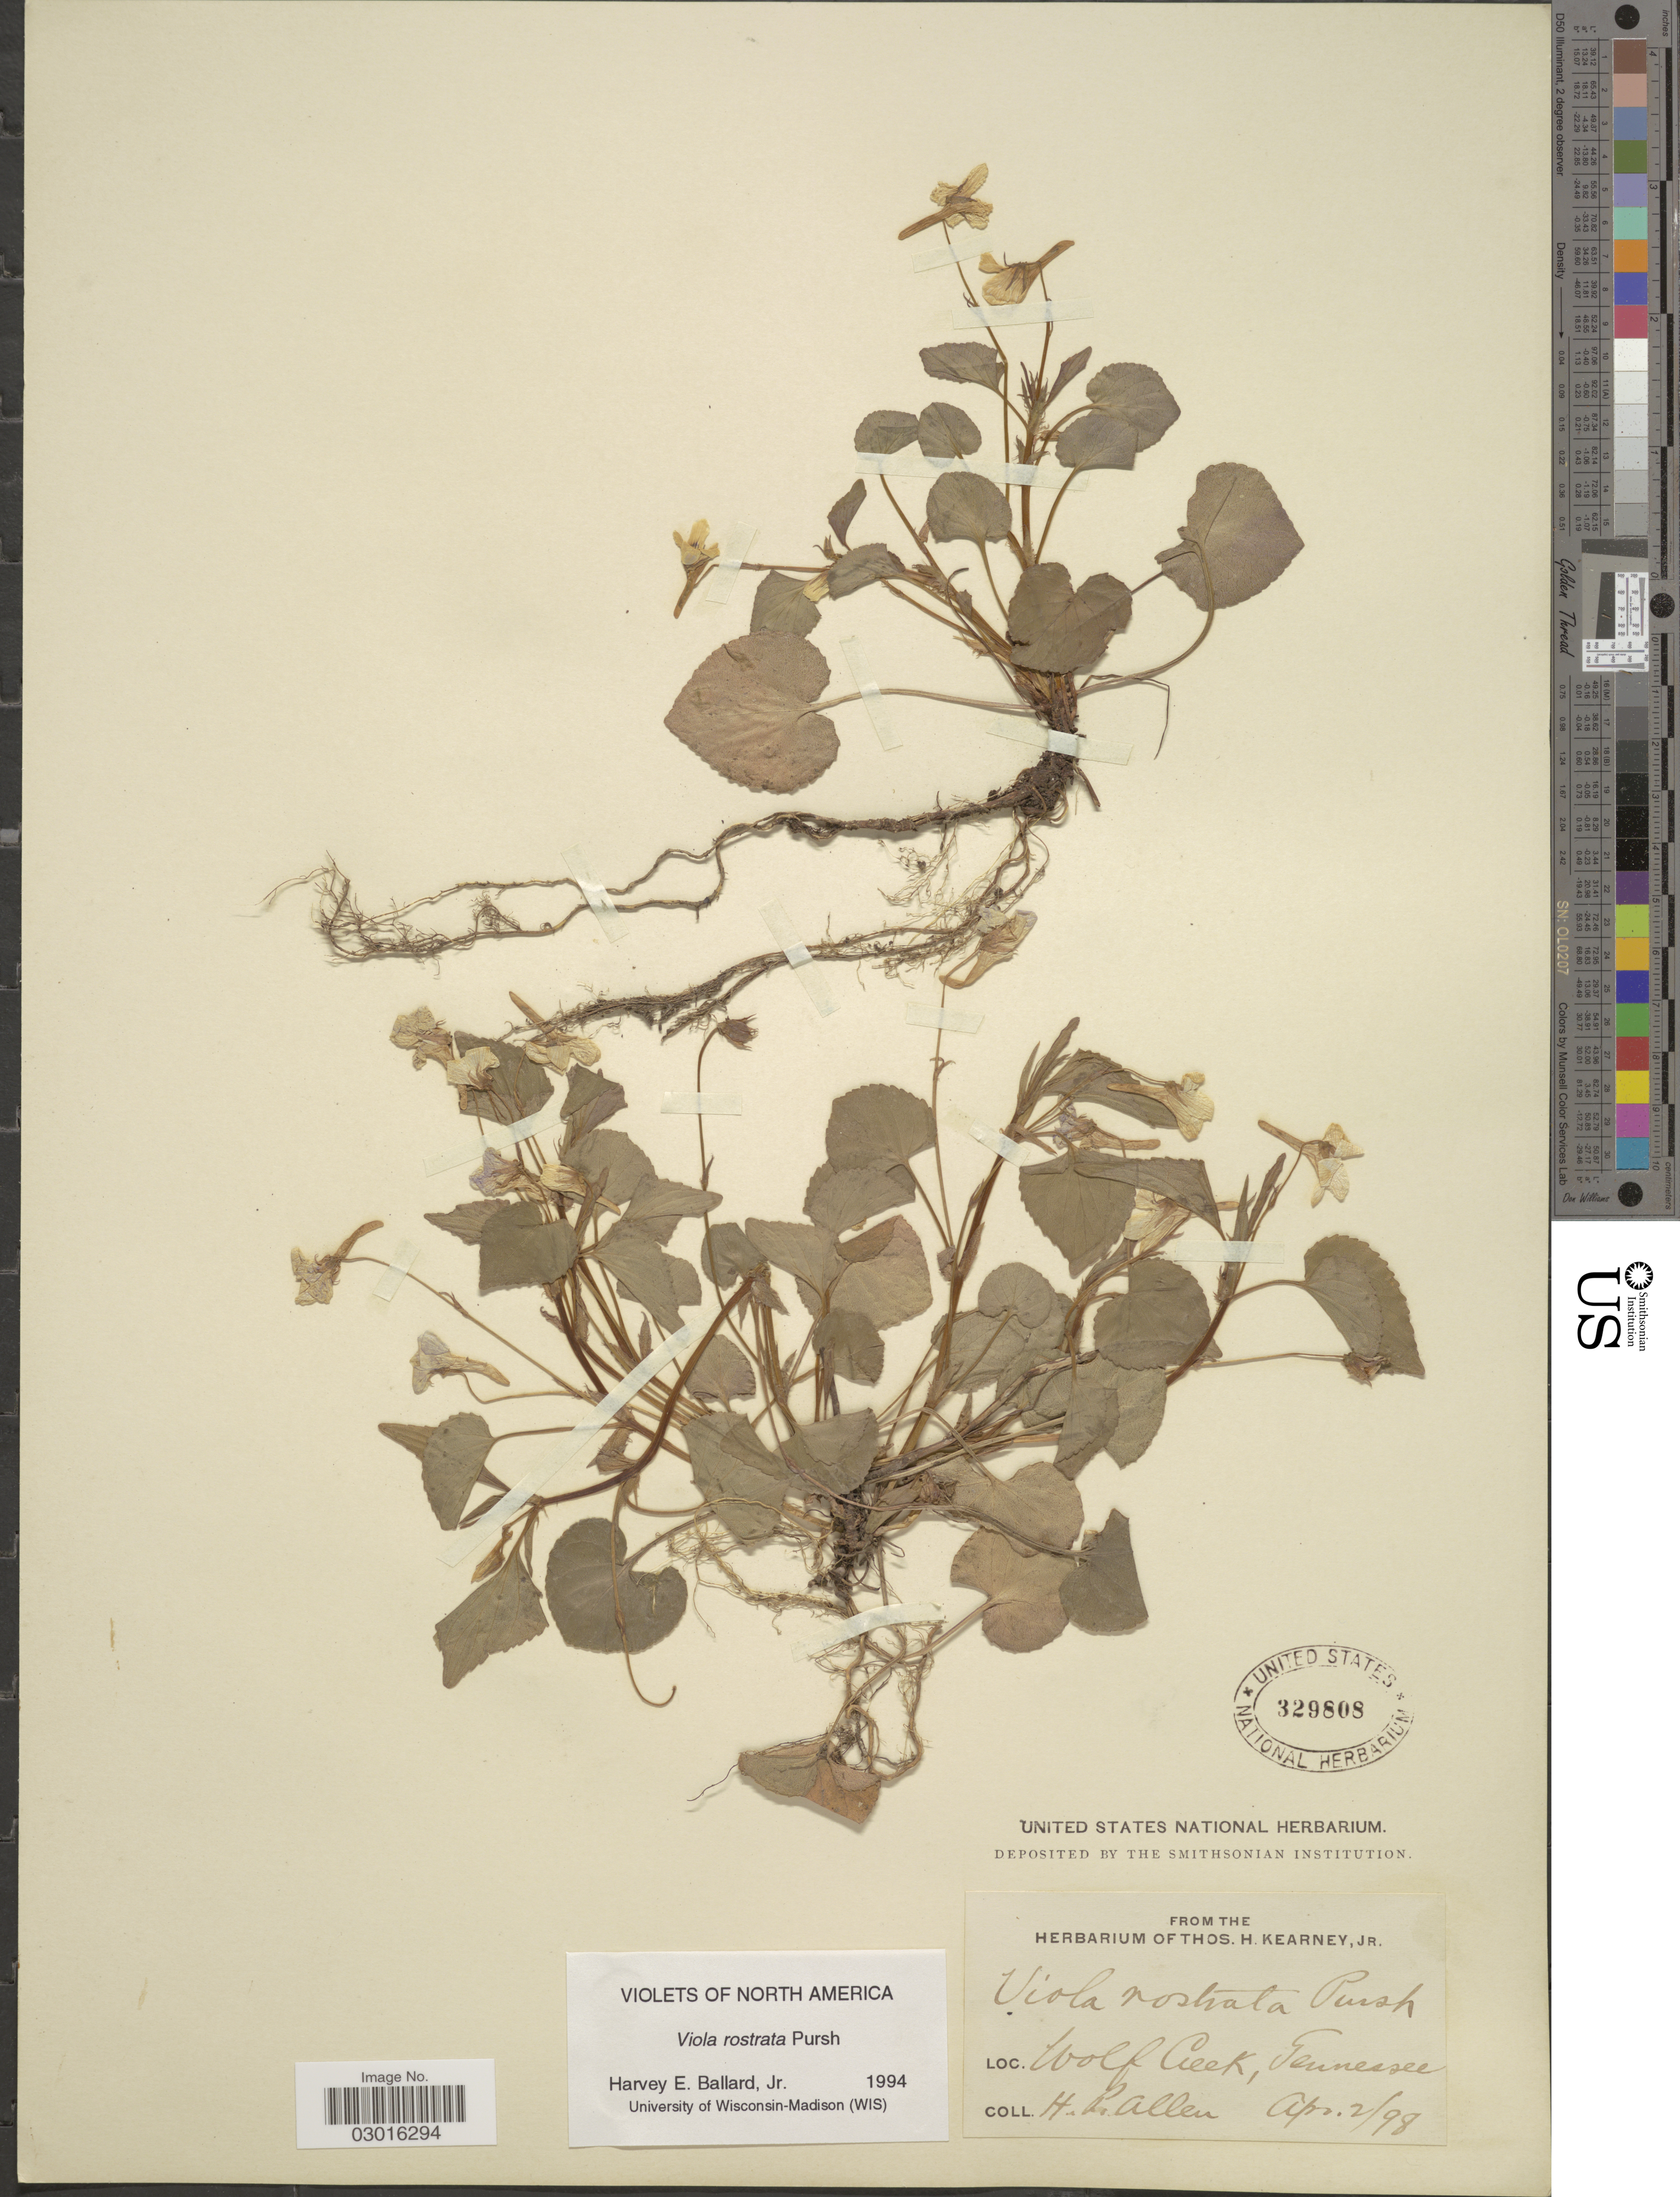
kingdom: Plantae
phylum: Tracheophyta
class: Magnoliopsida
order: Malpighiales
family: Violaceae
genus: Viola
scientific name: Viola rostrata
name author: Pursh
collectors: H. P. Allen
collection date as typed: Transcribed d/m/y: 2/4/98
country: United States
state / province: Tennessee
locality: Wolf Creek.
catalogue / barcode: US 329808